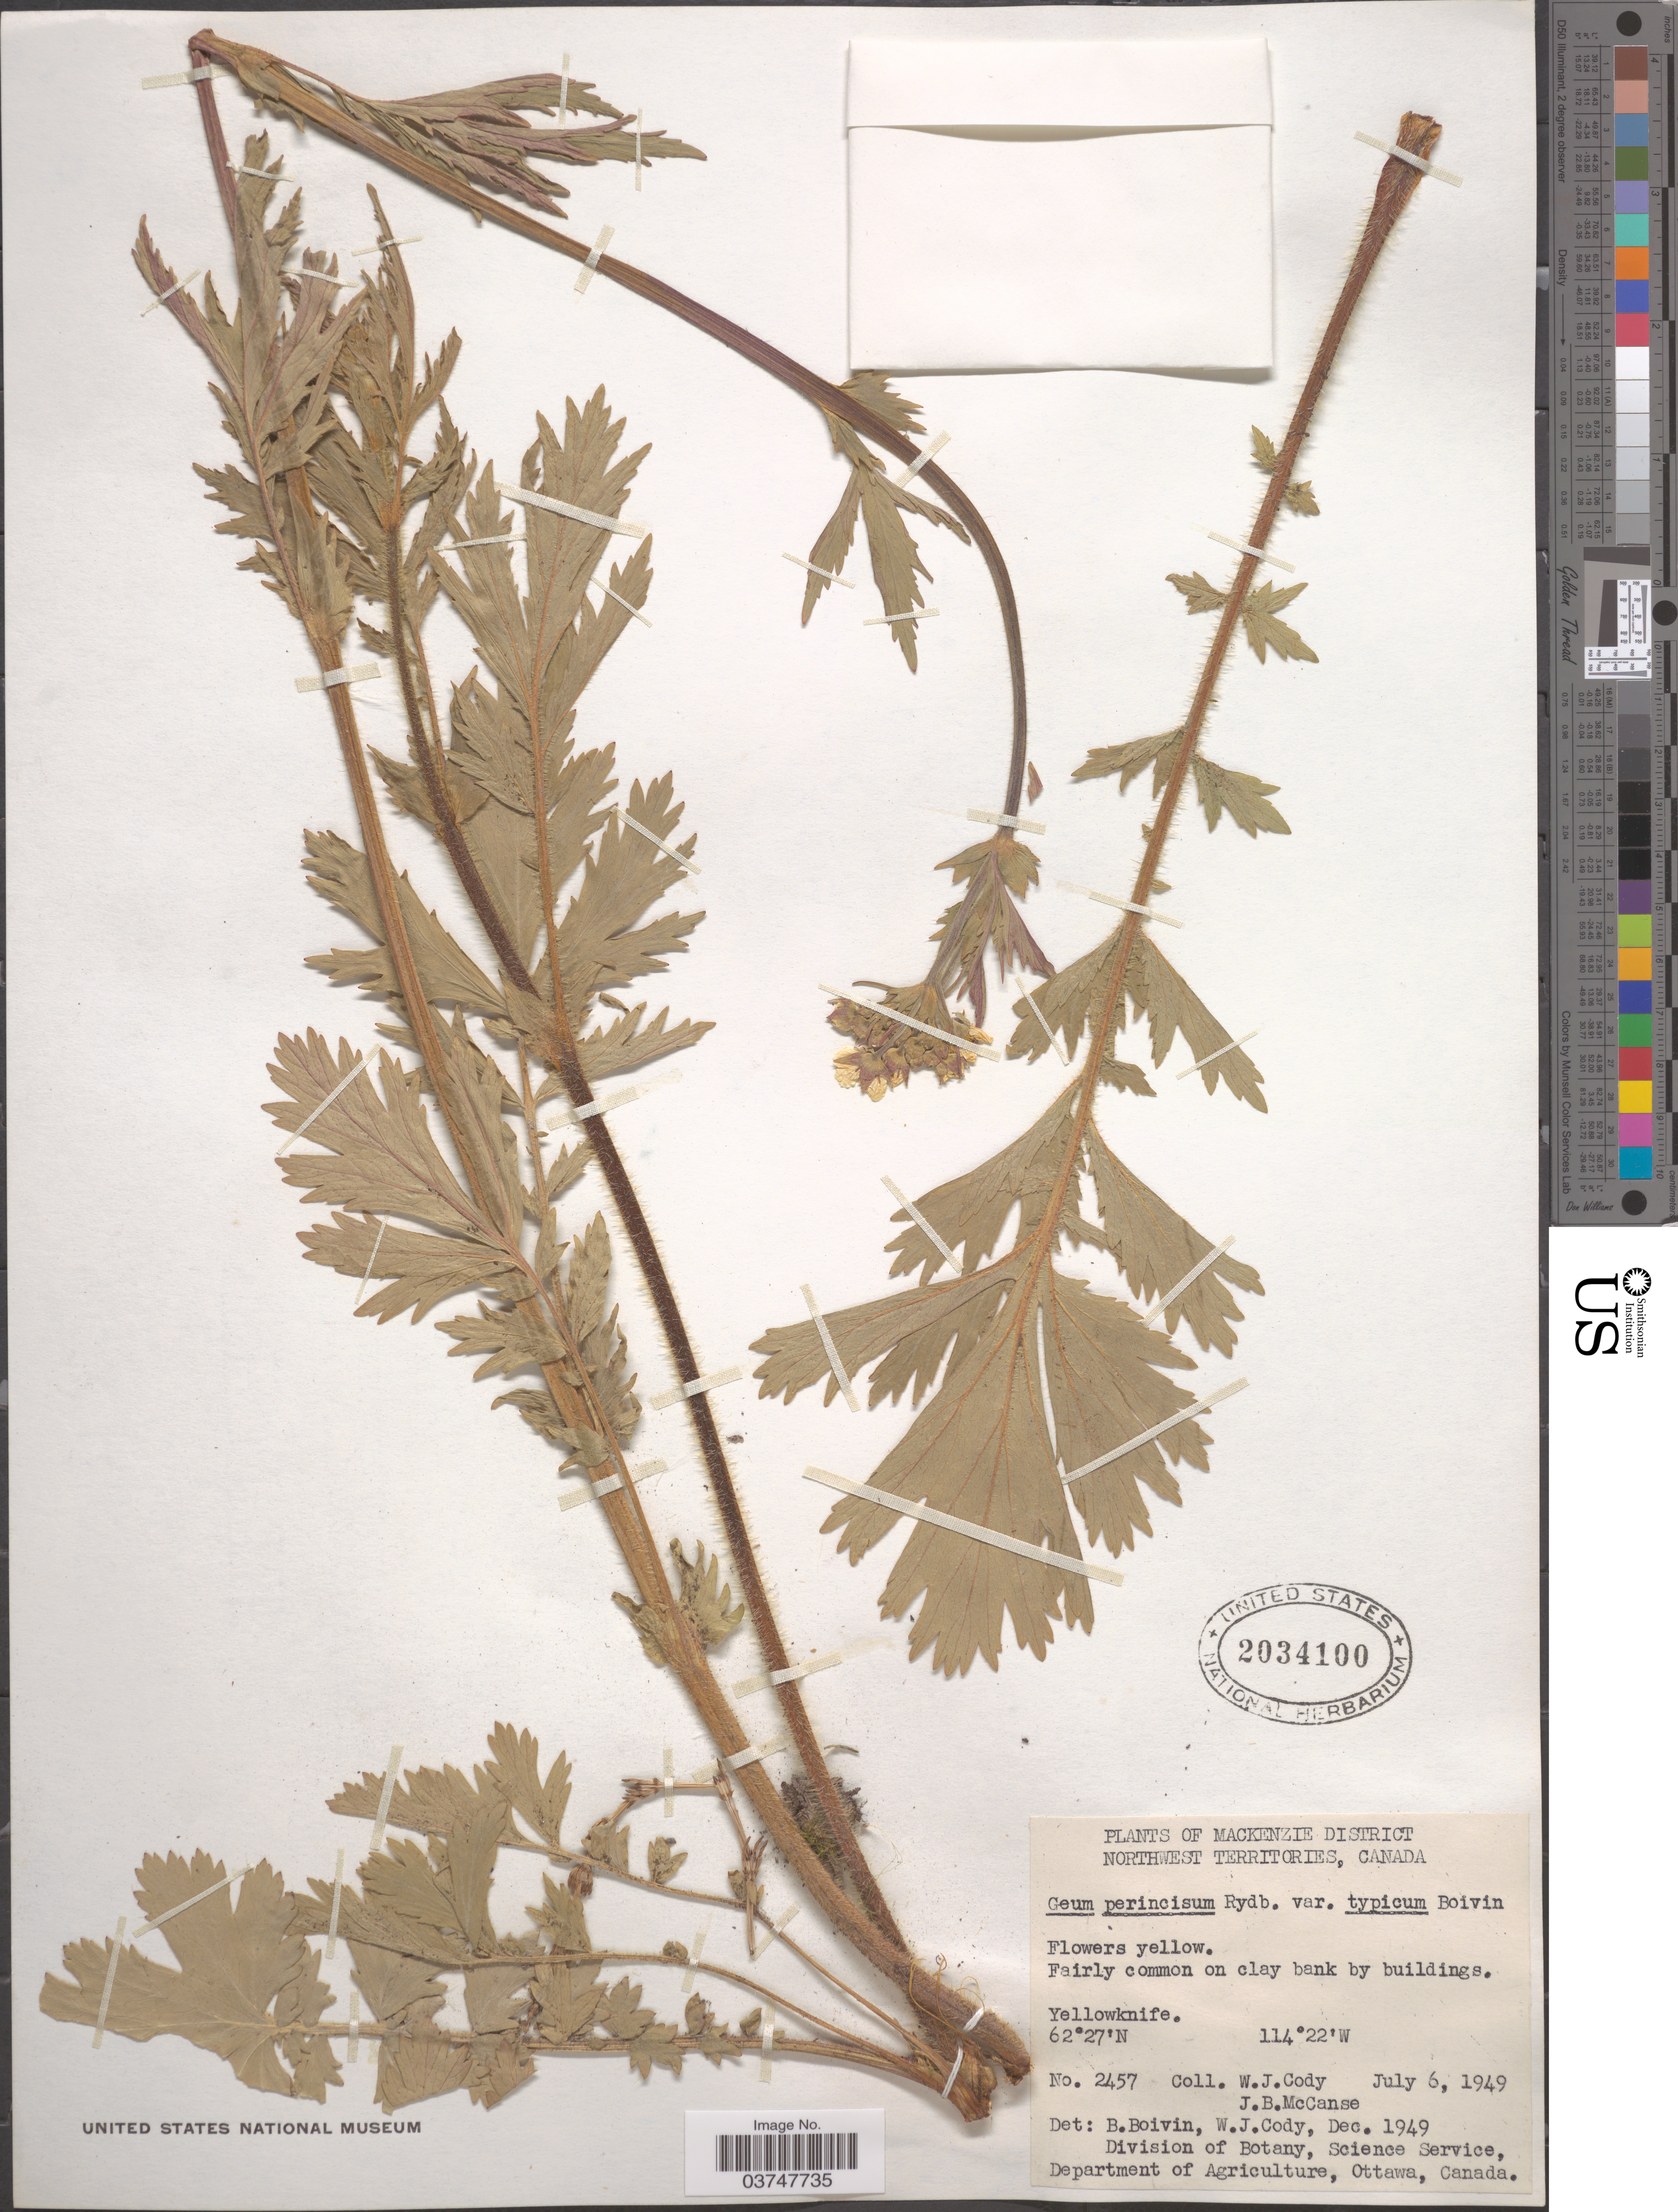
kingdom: Plantae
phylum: Tracheophyta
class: Magnoliopsida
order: Rosales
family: Rosaceae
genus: Geum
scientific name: Geum macrophyllum var. perincisum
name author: (Rydb.) Raup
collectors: W. Cody & J. McCanse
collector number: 2457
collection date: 1949-07-06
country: Canada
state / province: Northwest Territories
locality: Mackenzie District. Yellowknife.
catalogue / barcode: US 2034100